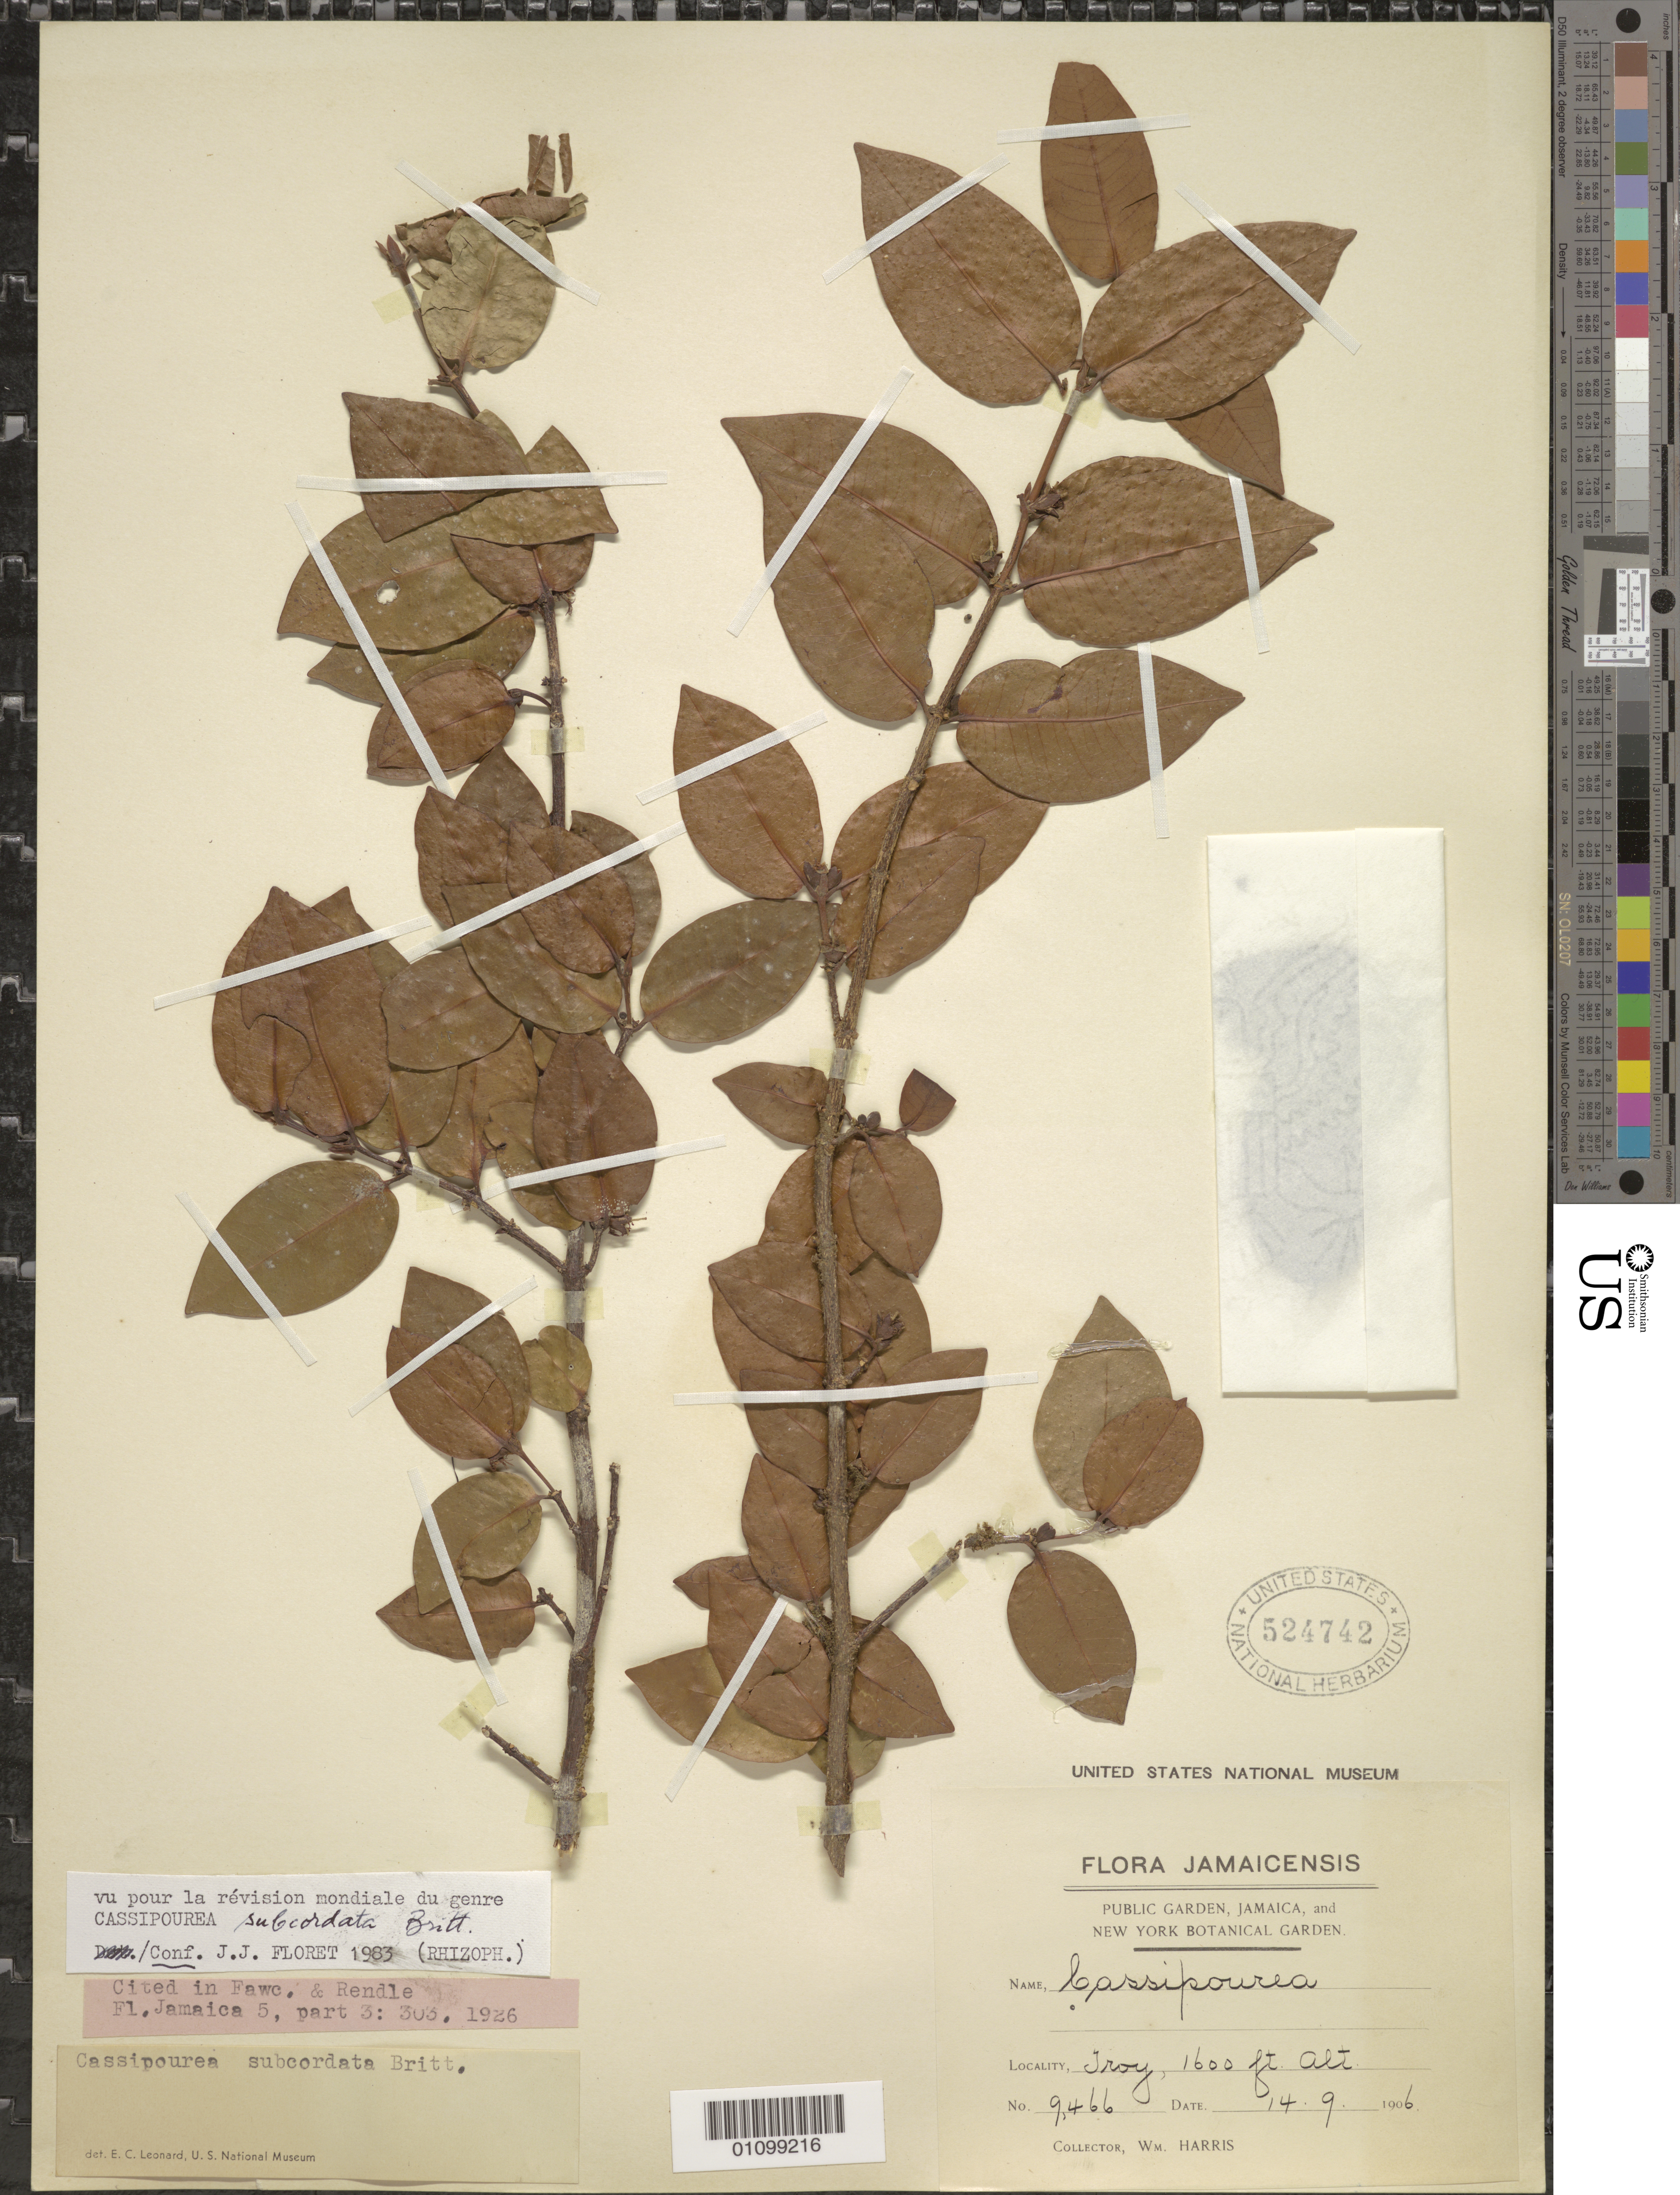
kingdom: Plantae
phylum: Tracheophyta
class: Magnoliopsida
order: Malpighiales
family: Rhizophoraceae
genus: Cassipourea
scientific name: Cassipourea subcordata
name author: Britton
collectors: W. Harris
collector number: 9466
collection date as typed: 14 Sep 1906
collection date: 1906-09-14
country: Jamaica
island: Jamaica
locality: Troy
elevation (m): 488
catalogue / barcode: US 524742